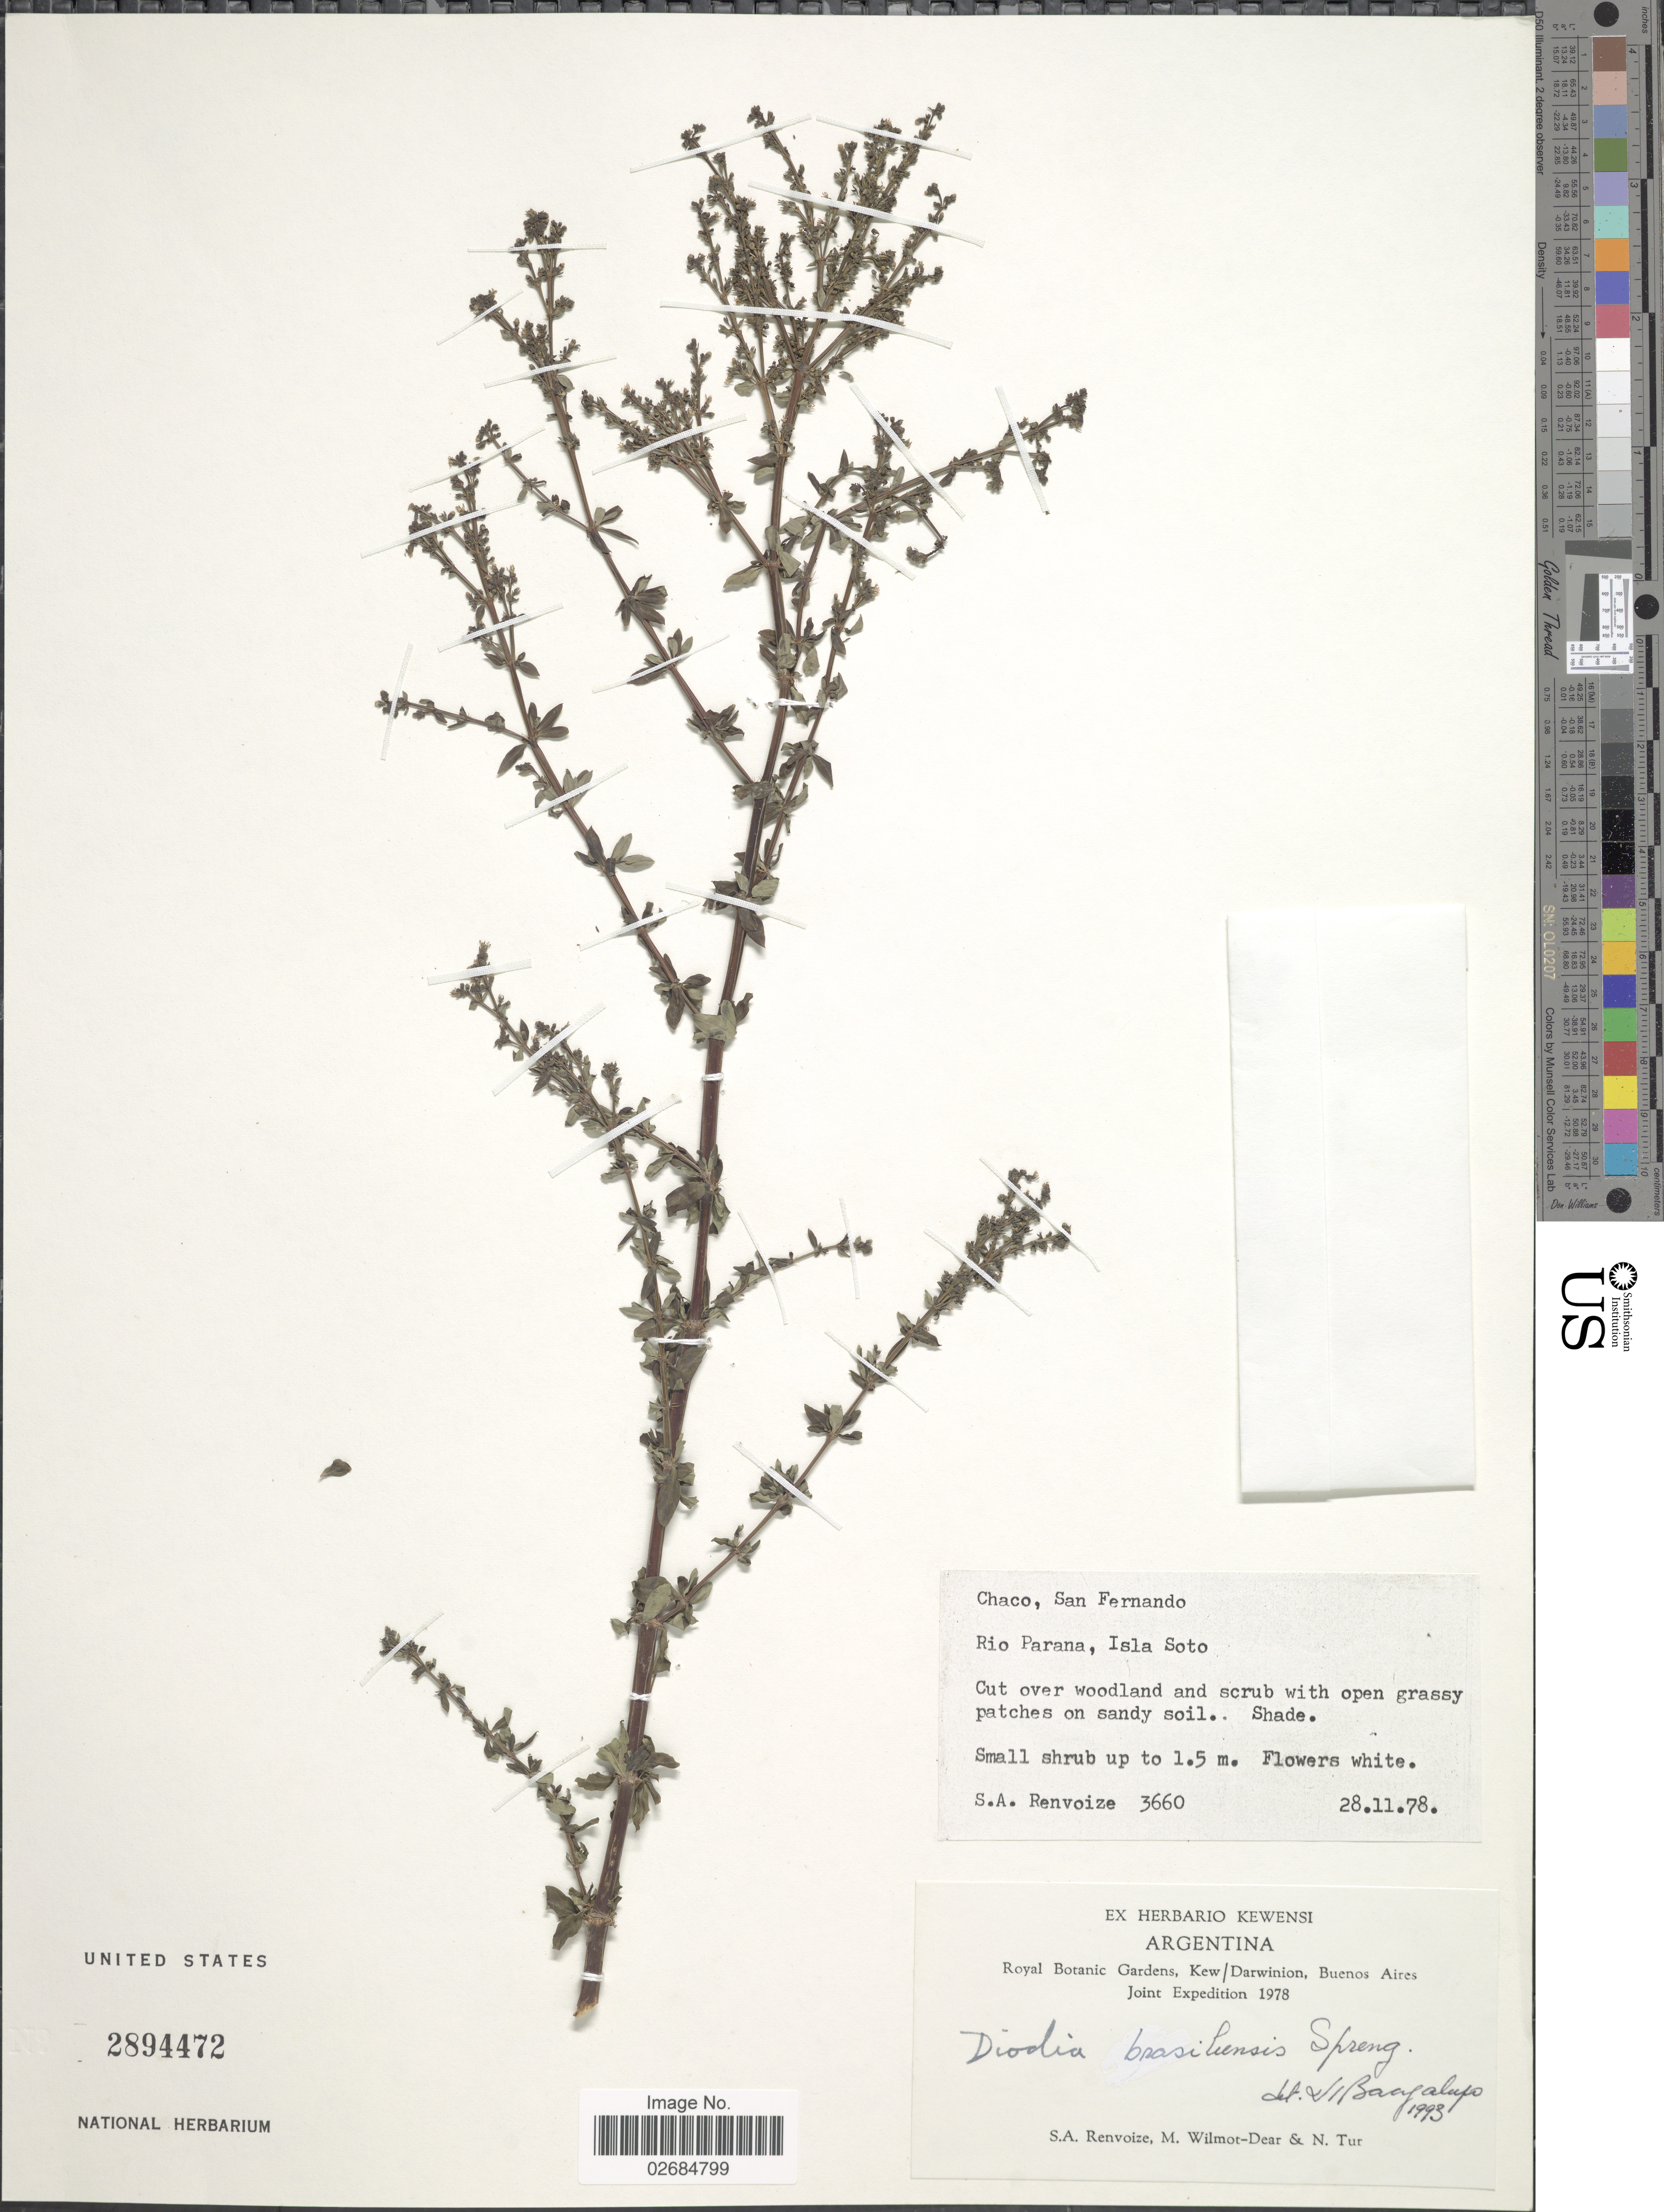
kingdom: Plantae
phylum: Tracheophyta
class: Magnoliopsida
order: Gentianales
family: Rubiaceae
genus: Diodia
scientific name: Diodia brasiliensis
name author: Spreng.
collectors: S. A. Renvoize, M. Wilmot-Dear & N. Tur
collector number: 3660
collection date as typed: Transcribed d/m/y: 28/11/78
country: Argentina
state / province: Chaco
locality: San Fernando, Rio Parana, Isla Soto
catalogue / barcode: US 2894472